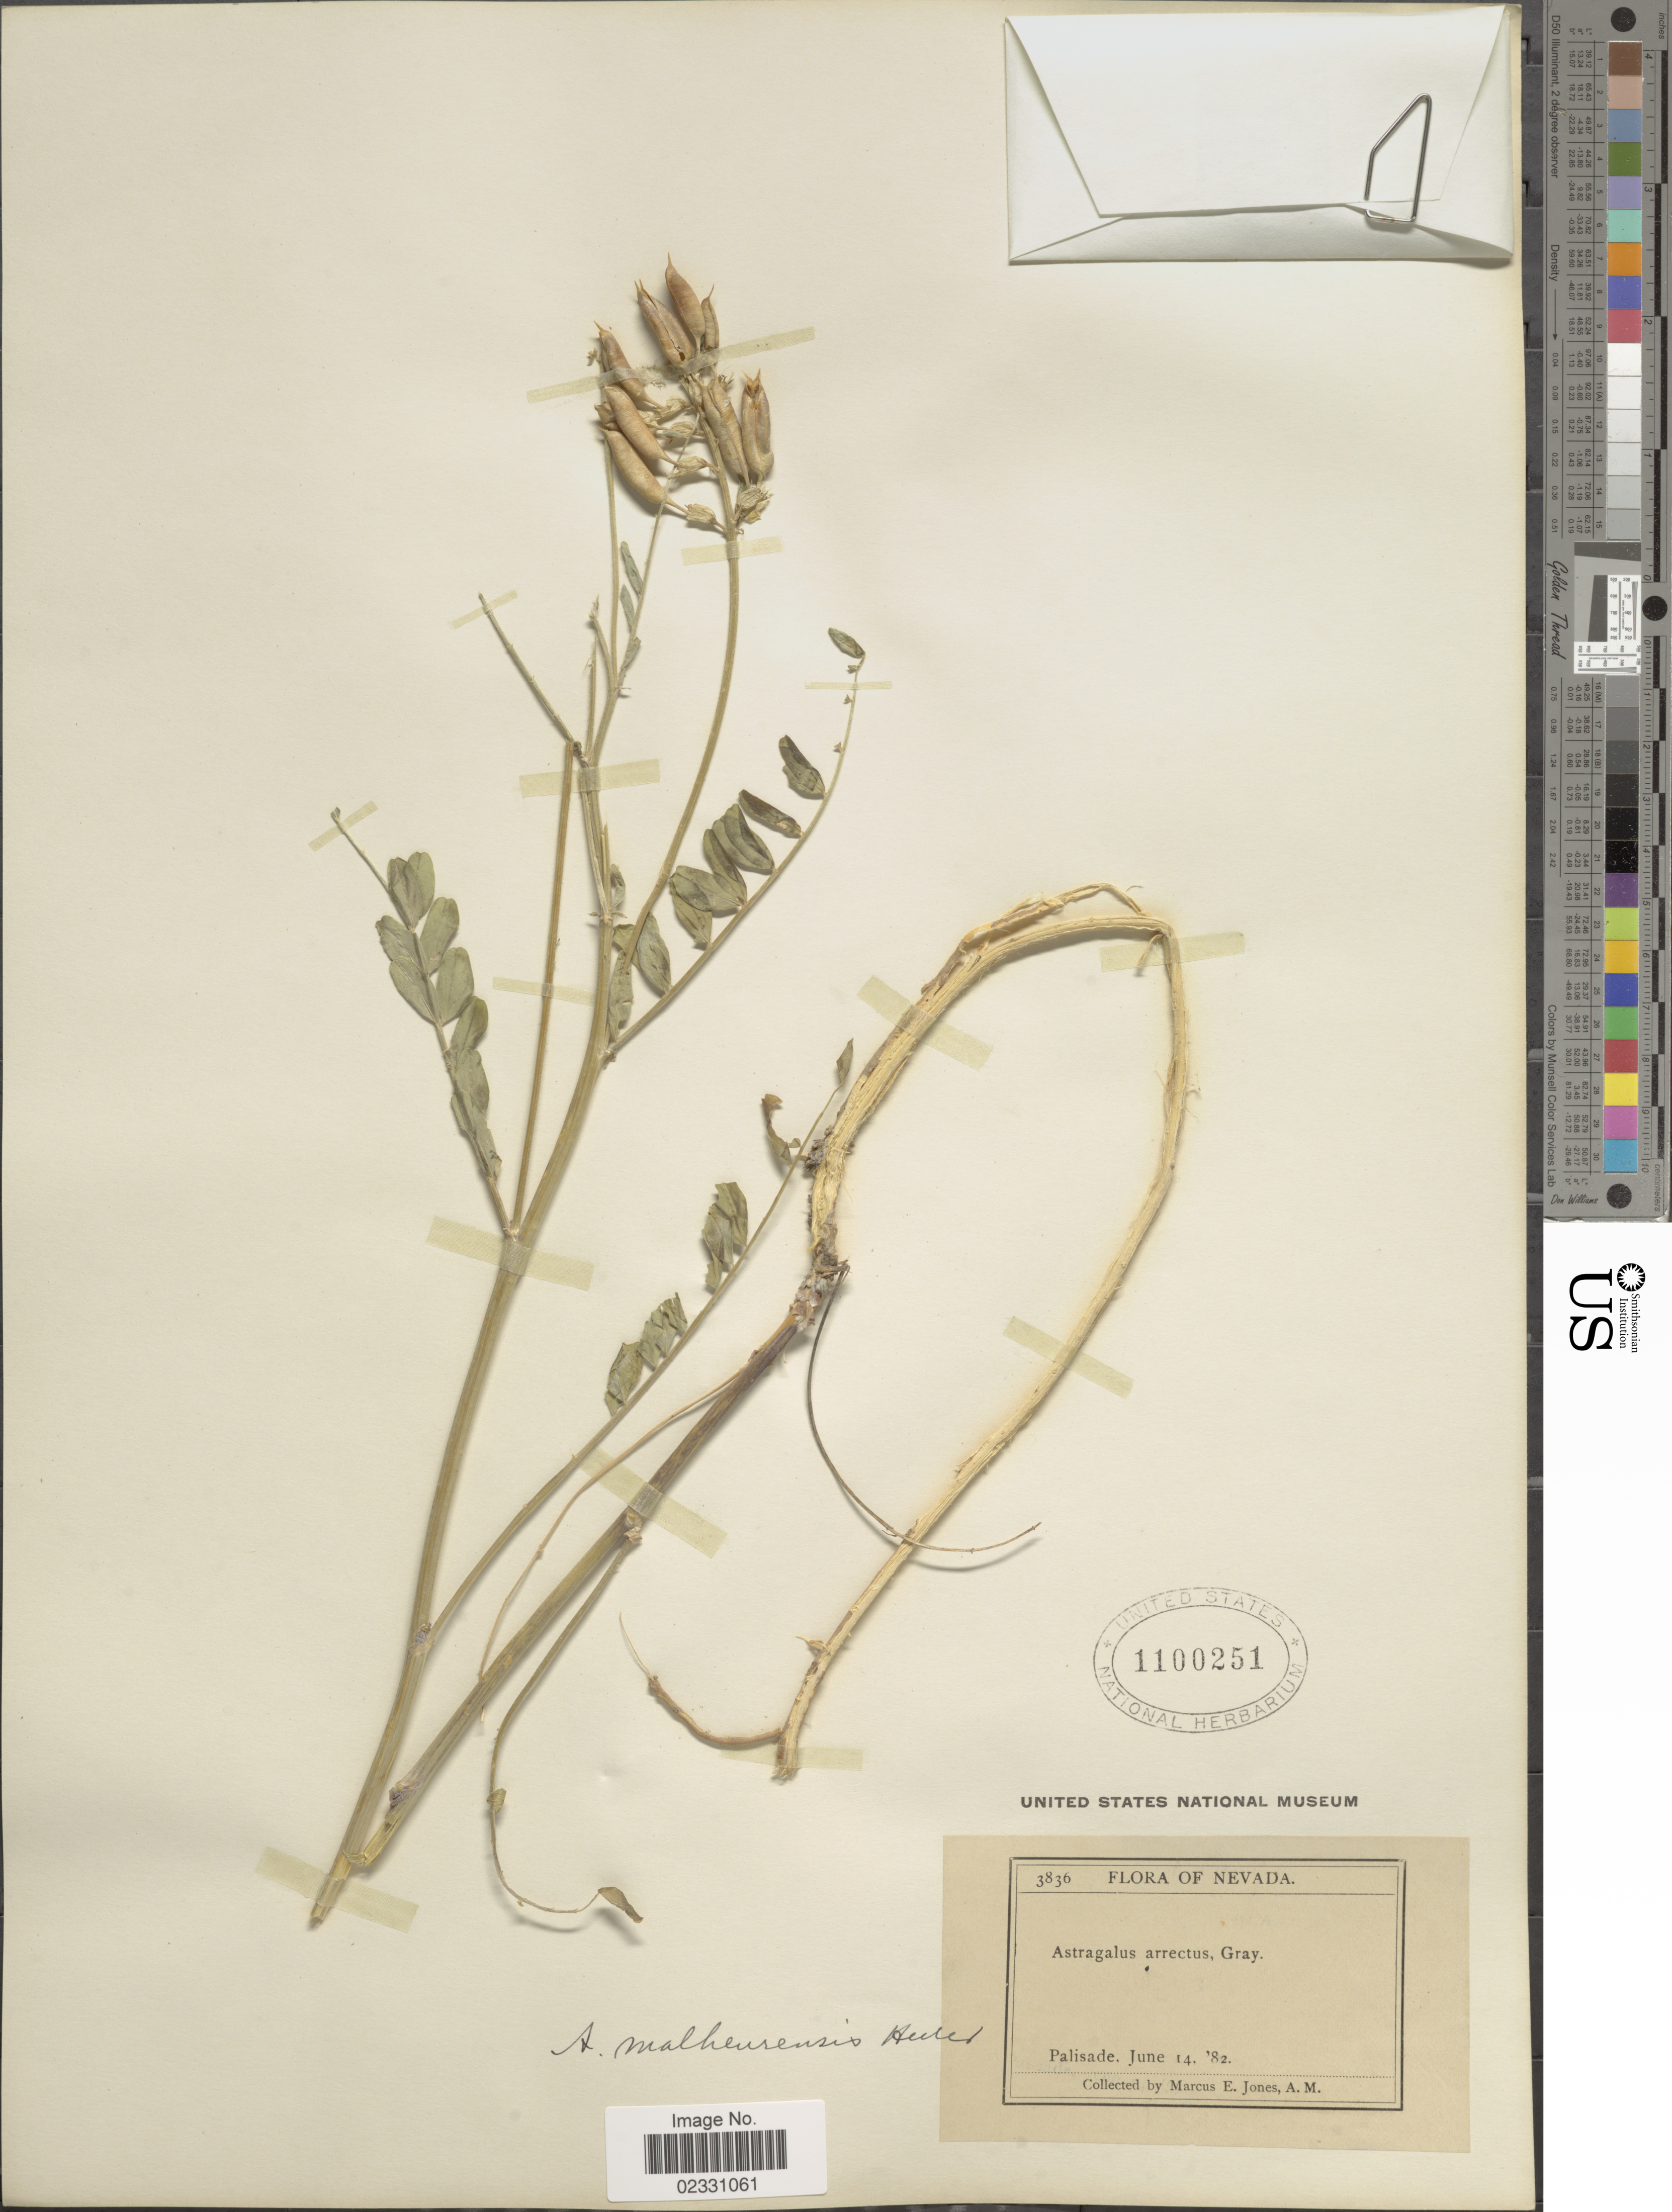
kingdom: Plantae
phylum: Tracheophyta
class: Magnoliopsida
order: Fabales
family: Fabaceae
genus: Astragalus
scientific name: Astragalus eremiticus var. malheurensis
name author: (A. Heller) Barneby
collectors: M. E. Jones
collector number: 3836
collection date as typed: Transcribed d/m/y: 14/6/82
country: United States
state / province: Nevada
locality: Palisade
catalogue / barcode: US 1100251